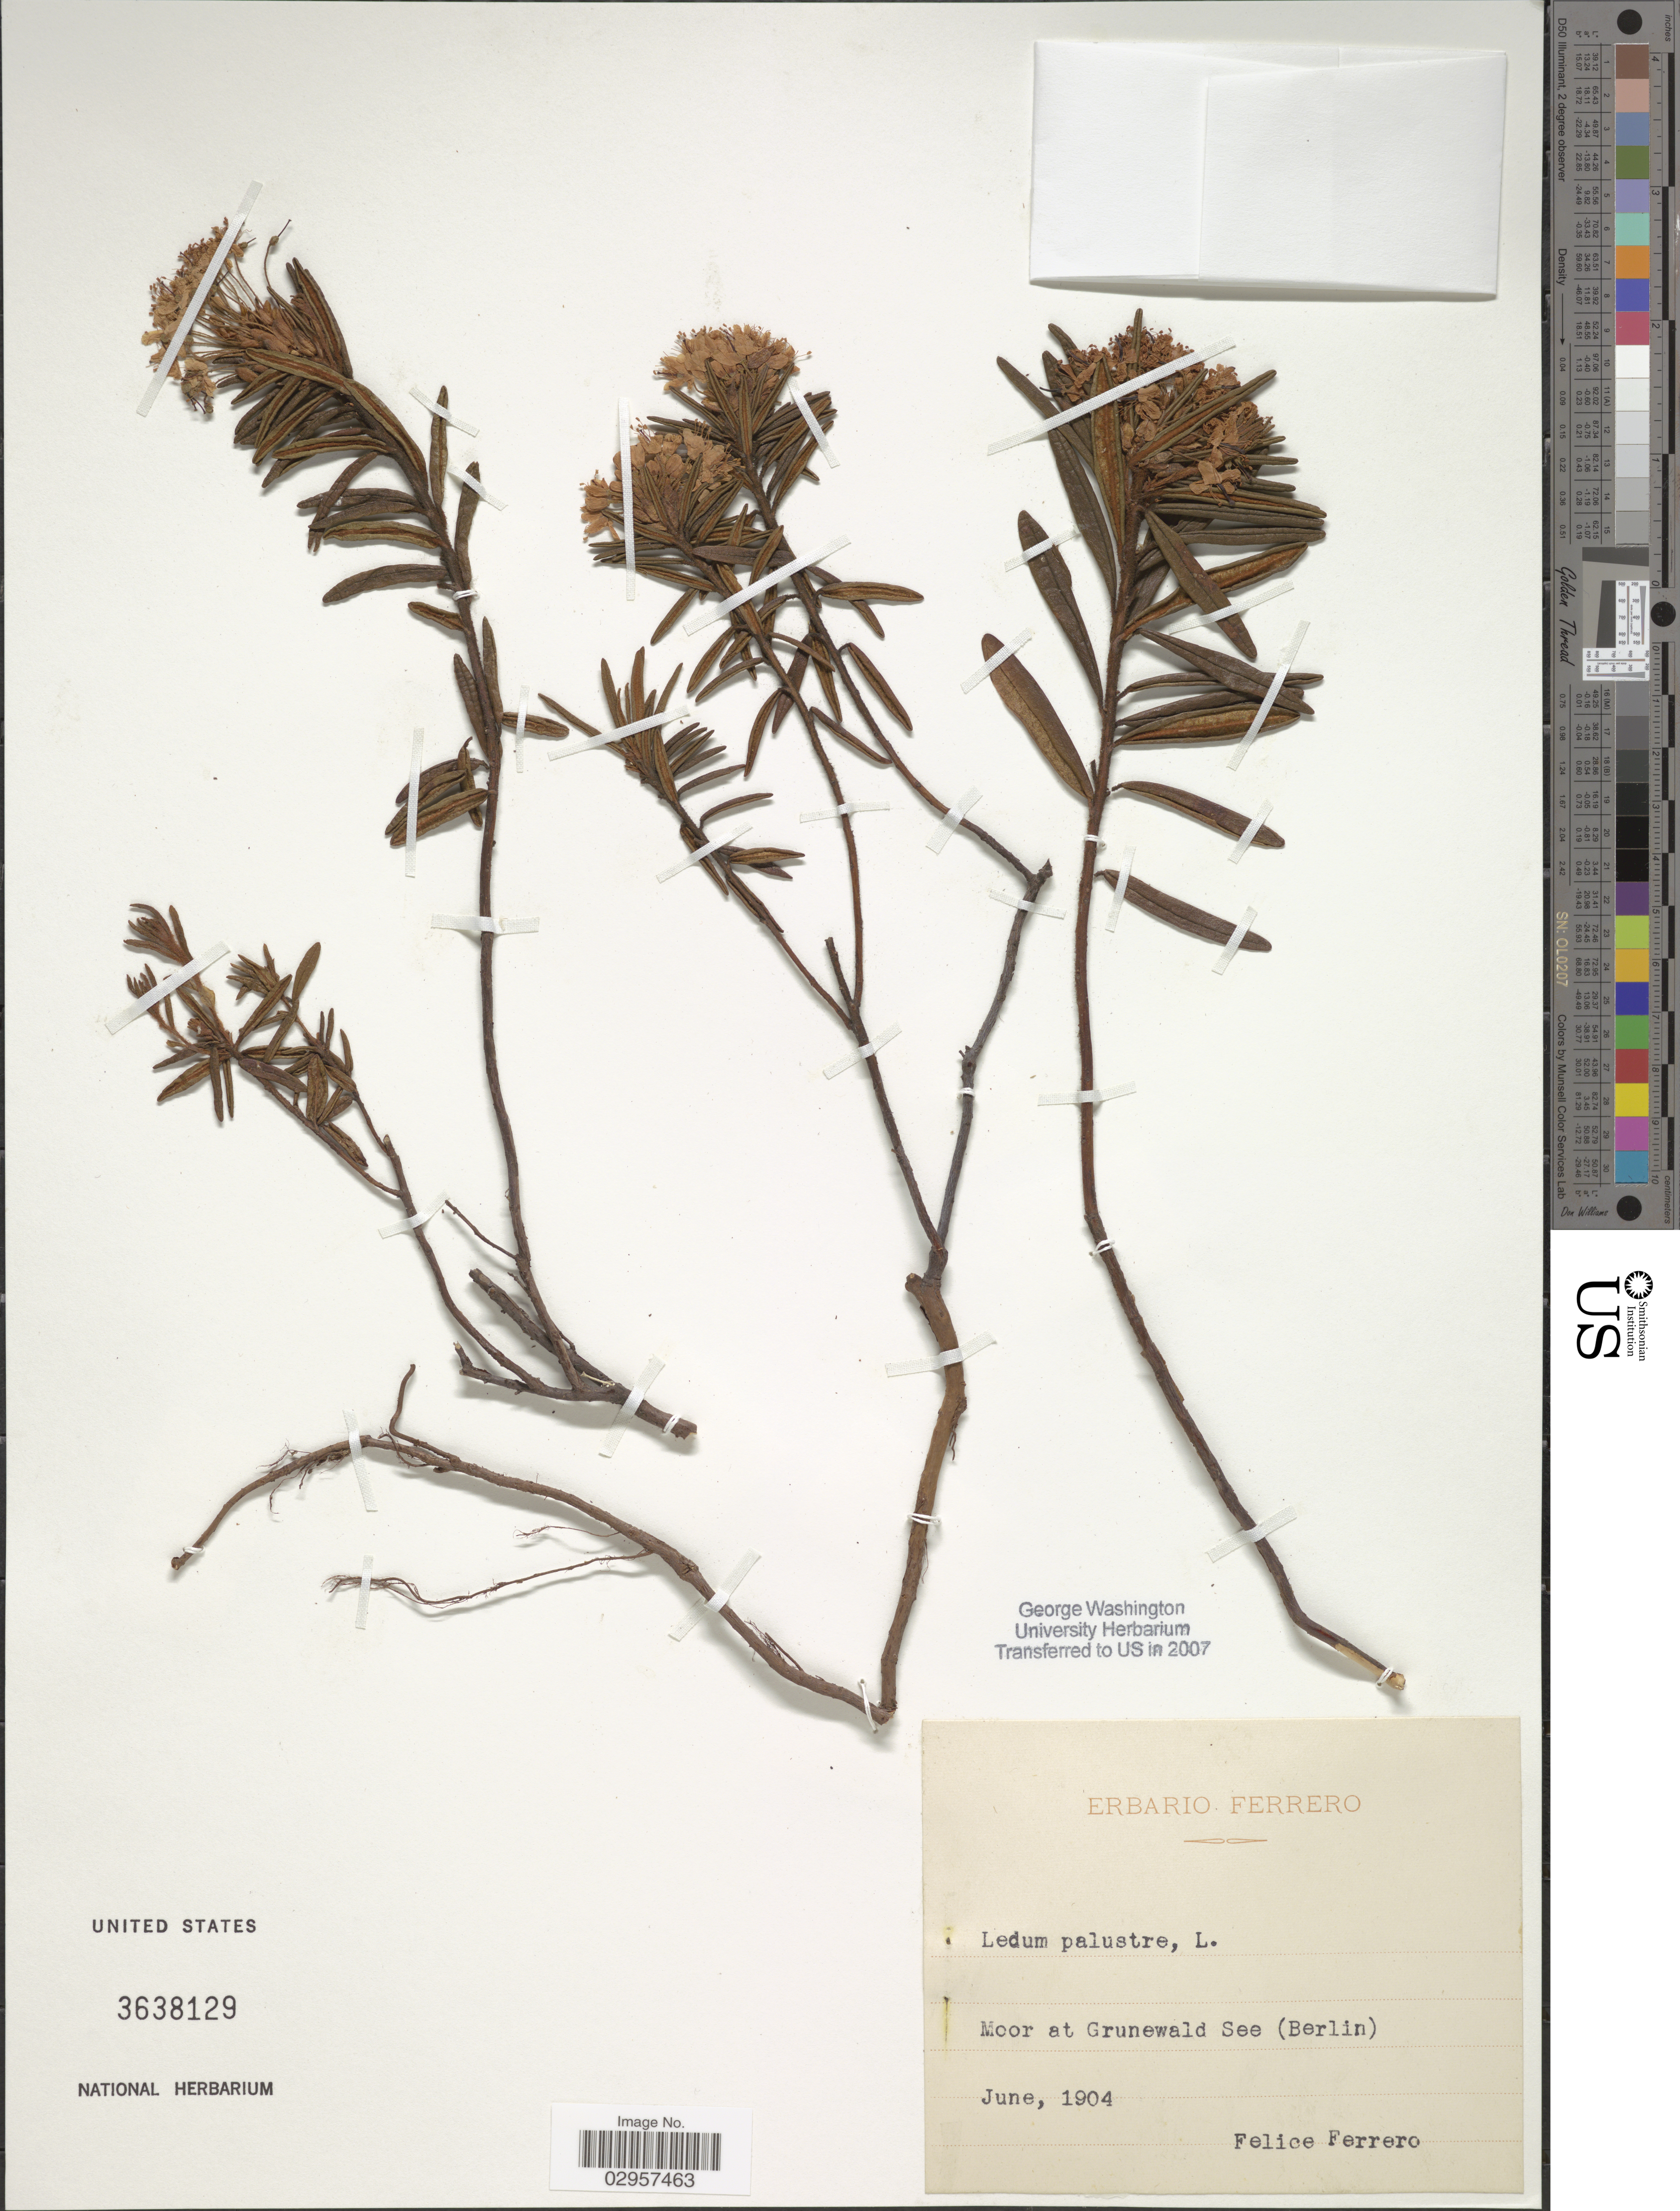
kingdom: Plantae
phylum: Tracheophyta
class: Magnoliopsida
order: Ericales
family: Ericaceae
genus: Ledum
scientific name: Ledum palustre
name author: L.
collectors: F. Ferrero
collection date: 1904-06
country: Germany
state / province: Berlin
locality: Moor at Grunewald See (Berlin).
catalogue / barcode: US 3638129